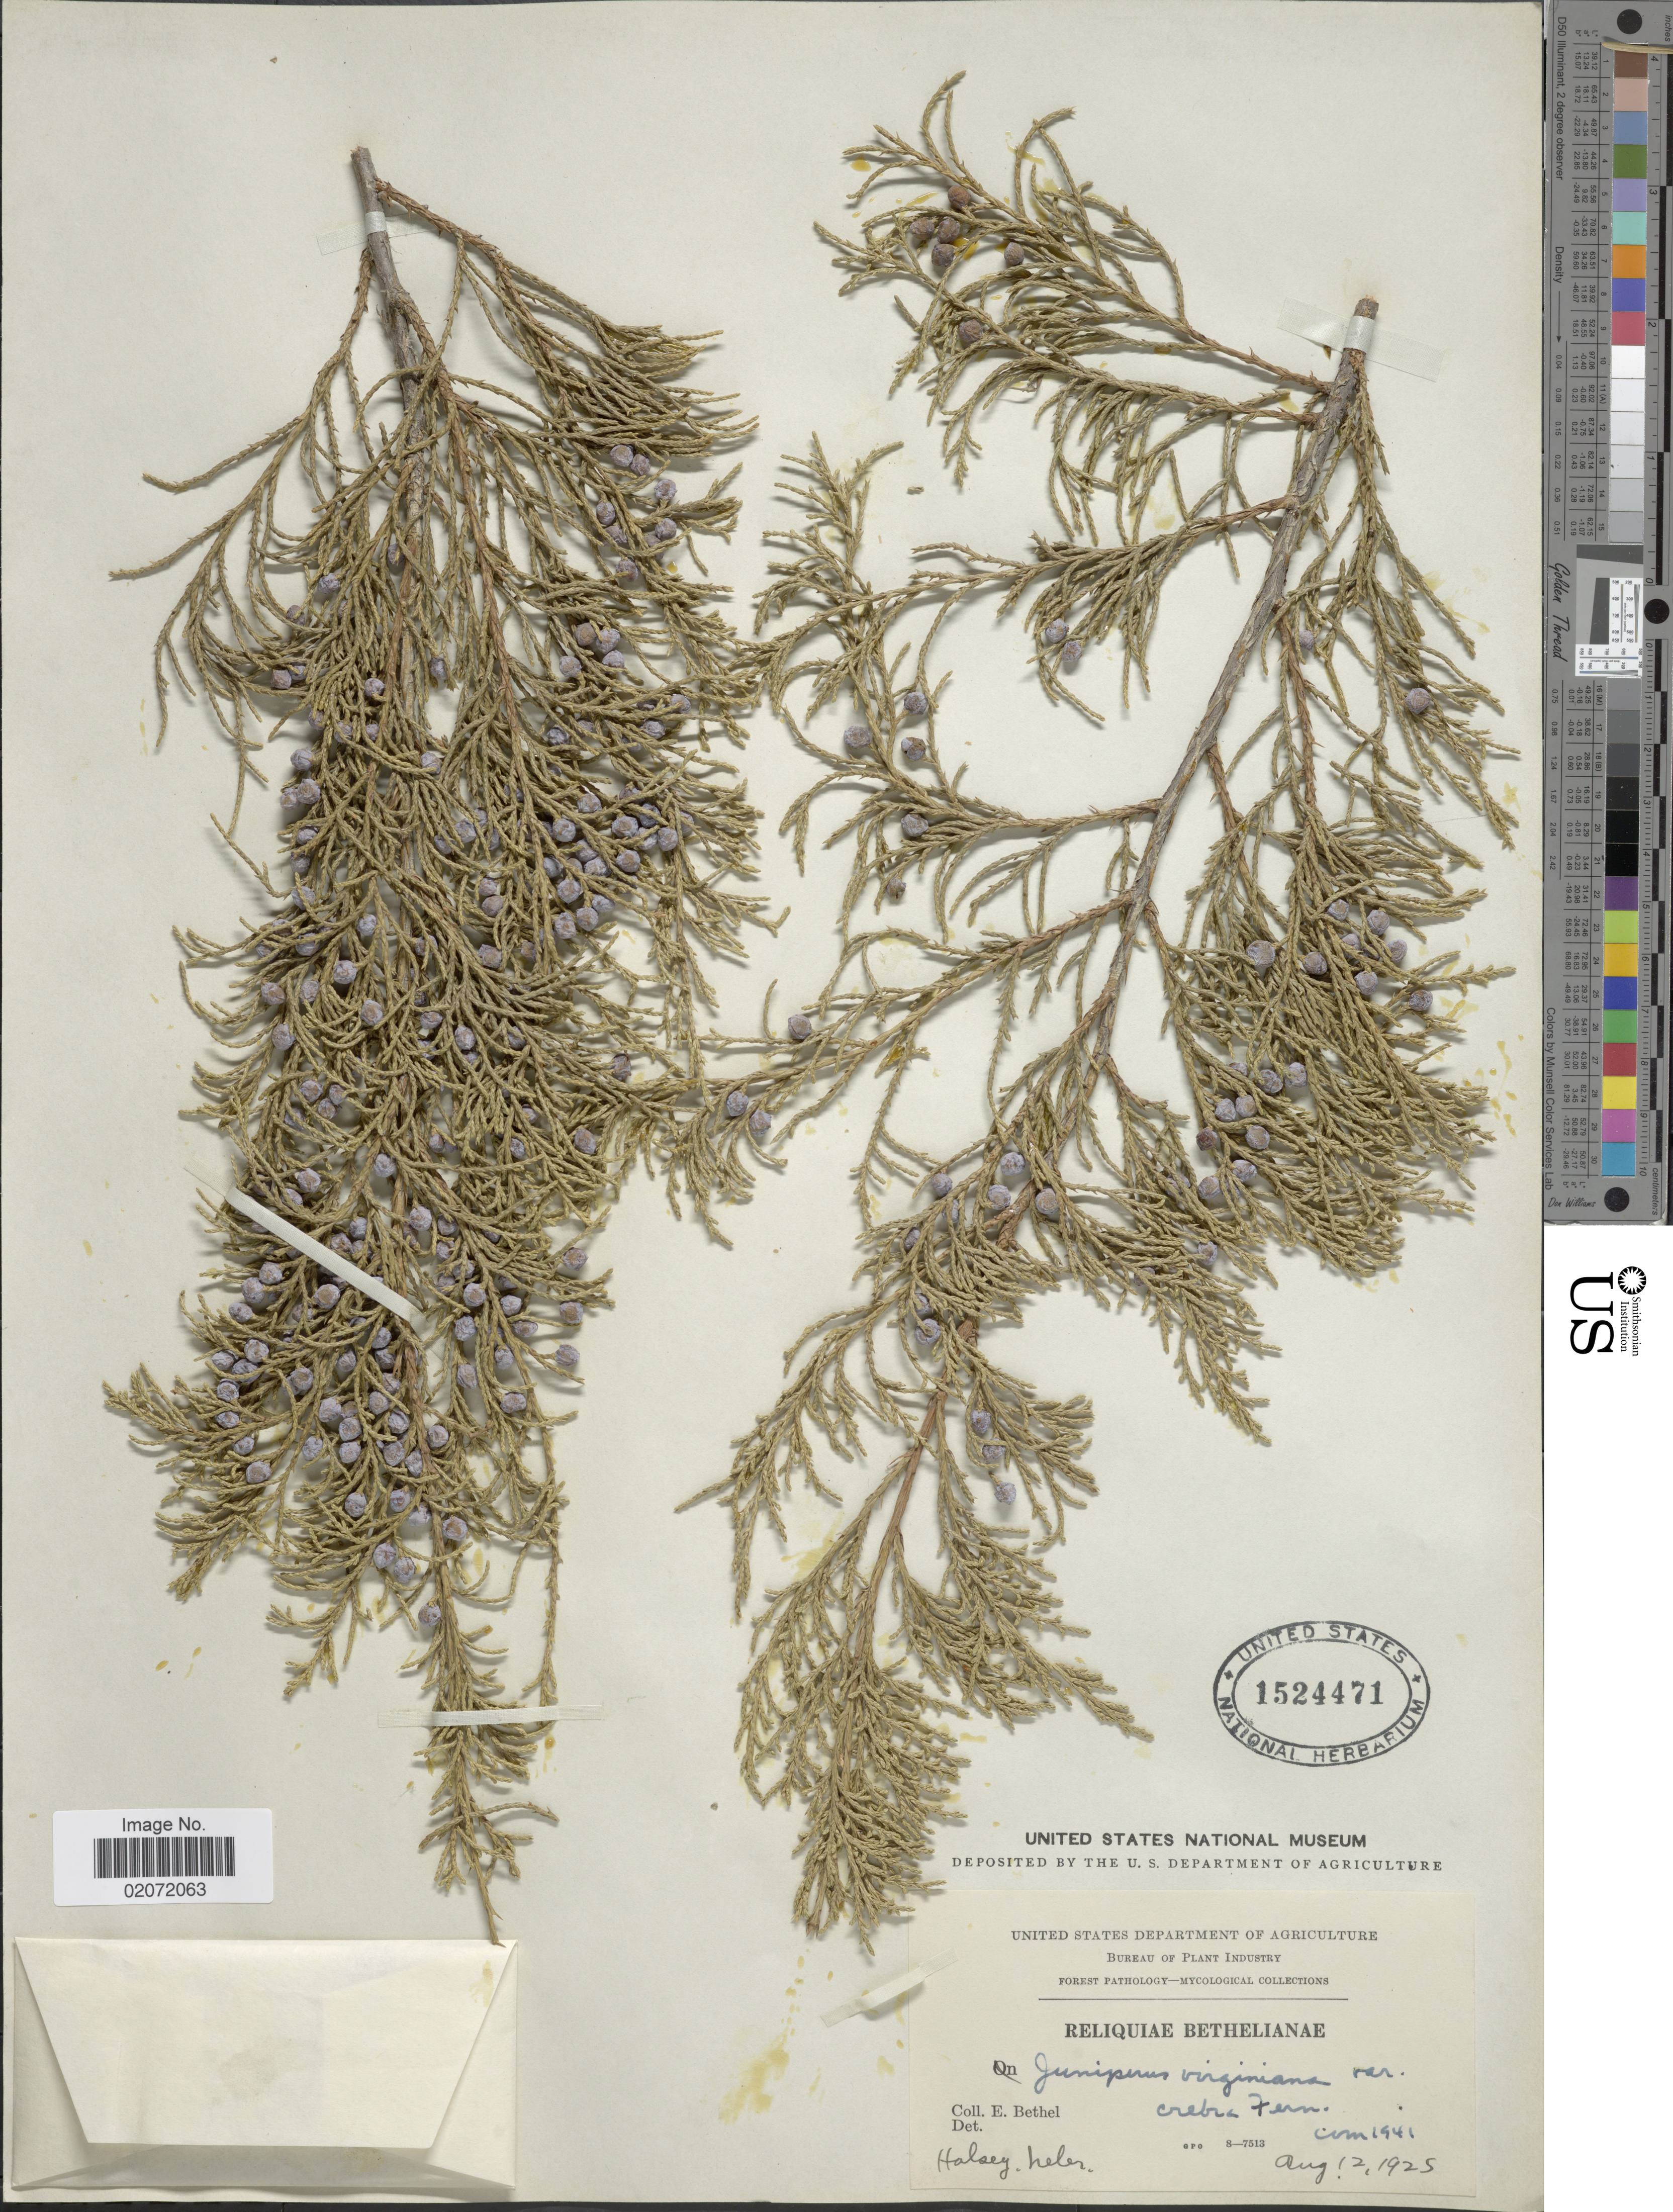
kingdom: Plantae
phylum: Tracheophyta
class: Pinopsida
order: Pinales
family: Cupressaceae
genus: Juniperus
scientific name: Juniperus virginiana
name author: L.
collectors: E. Bethel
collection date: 1925-08-12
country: United States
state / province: Nebraska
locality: Halsey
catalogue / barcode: US 1524471